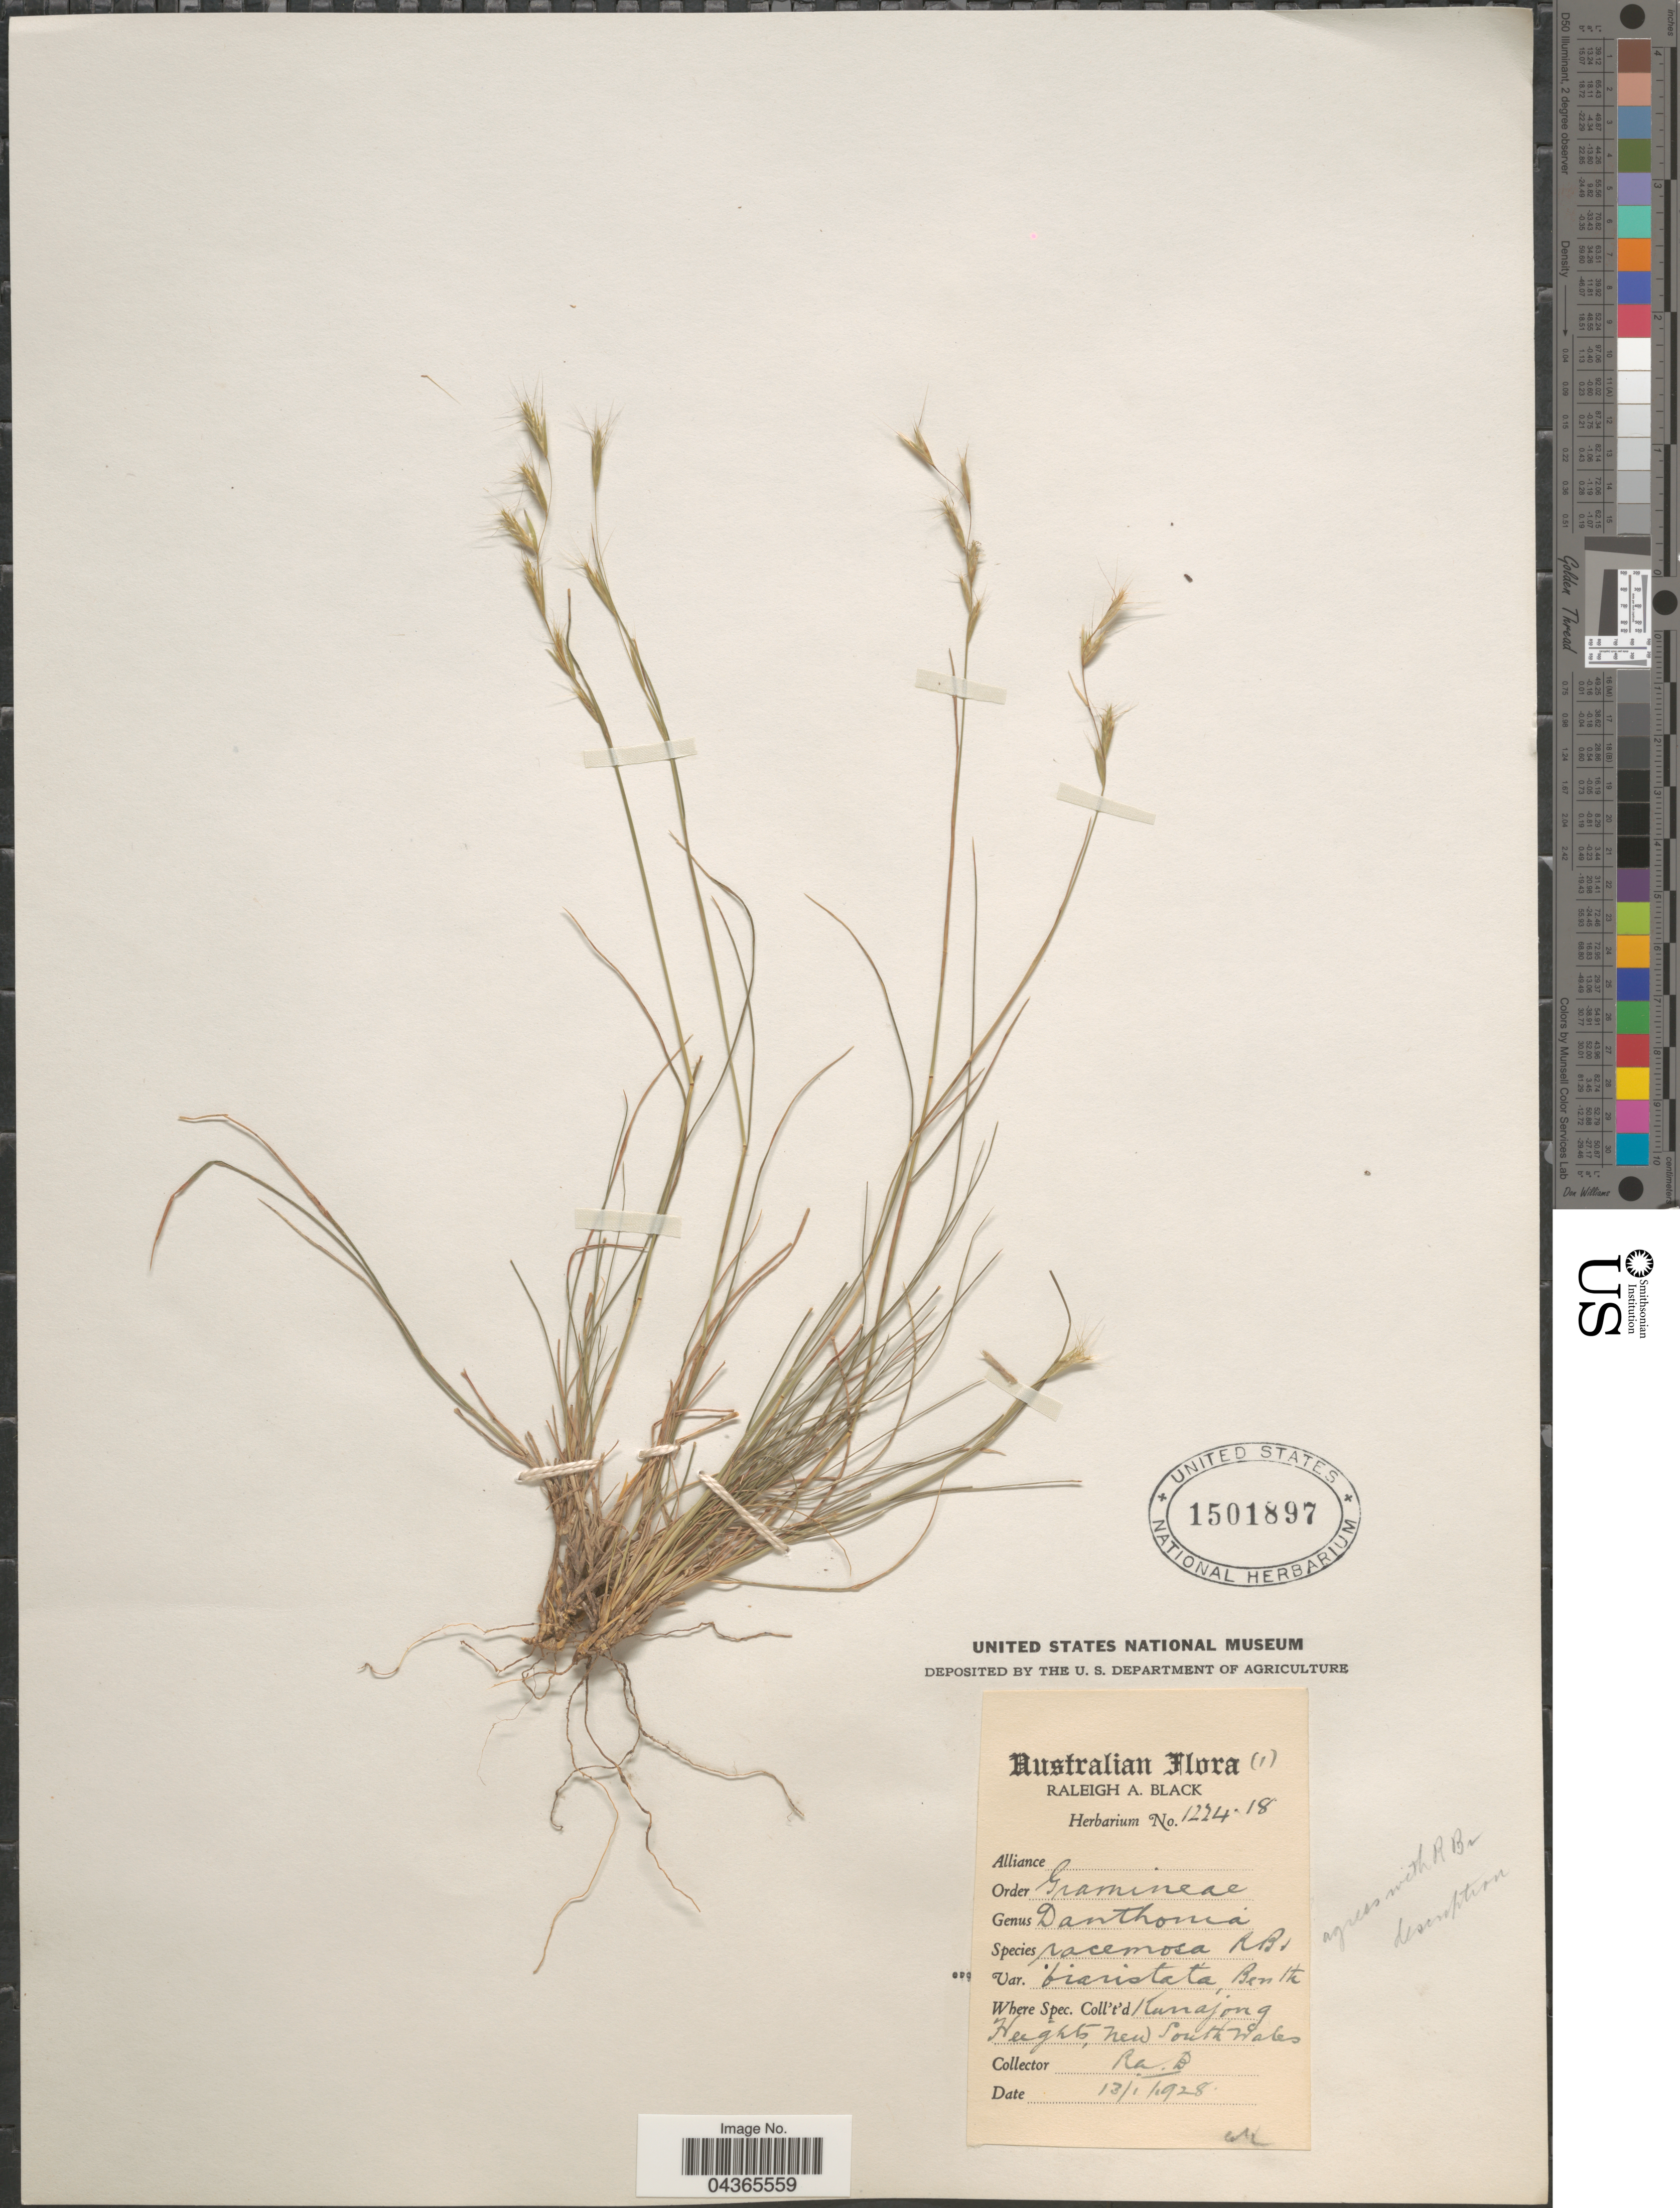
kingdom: Plantae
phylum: Tracheophyta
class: Liliopsida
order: Poales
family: Poaceae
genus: Rytidosperma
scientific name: Rytidosperma racemosum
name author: (R. Br.) Connor & Edgar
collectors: R. A. Black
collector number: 122418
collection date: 1928-01-13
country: Australia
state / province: New South Wales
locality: Kurrajong Heights.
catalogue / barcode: US 1501897